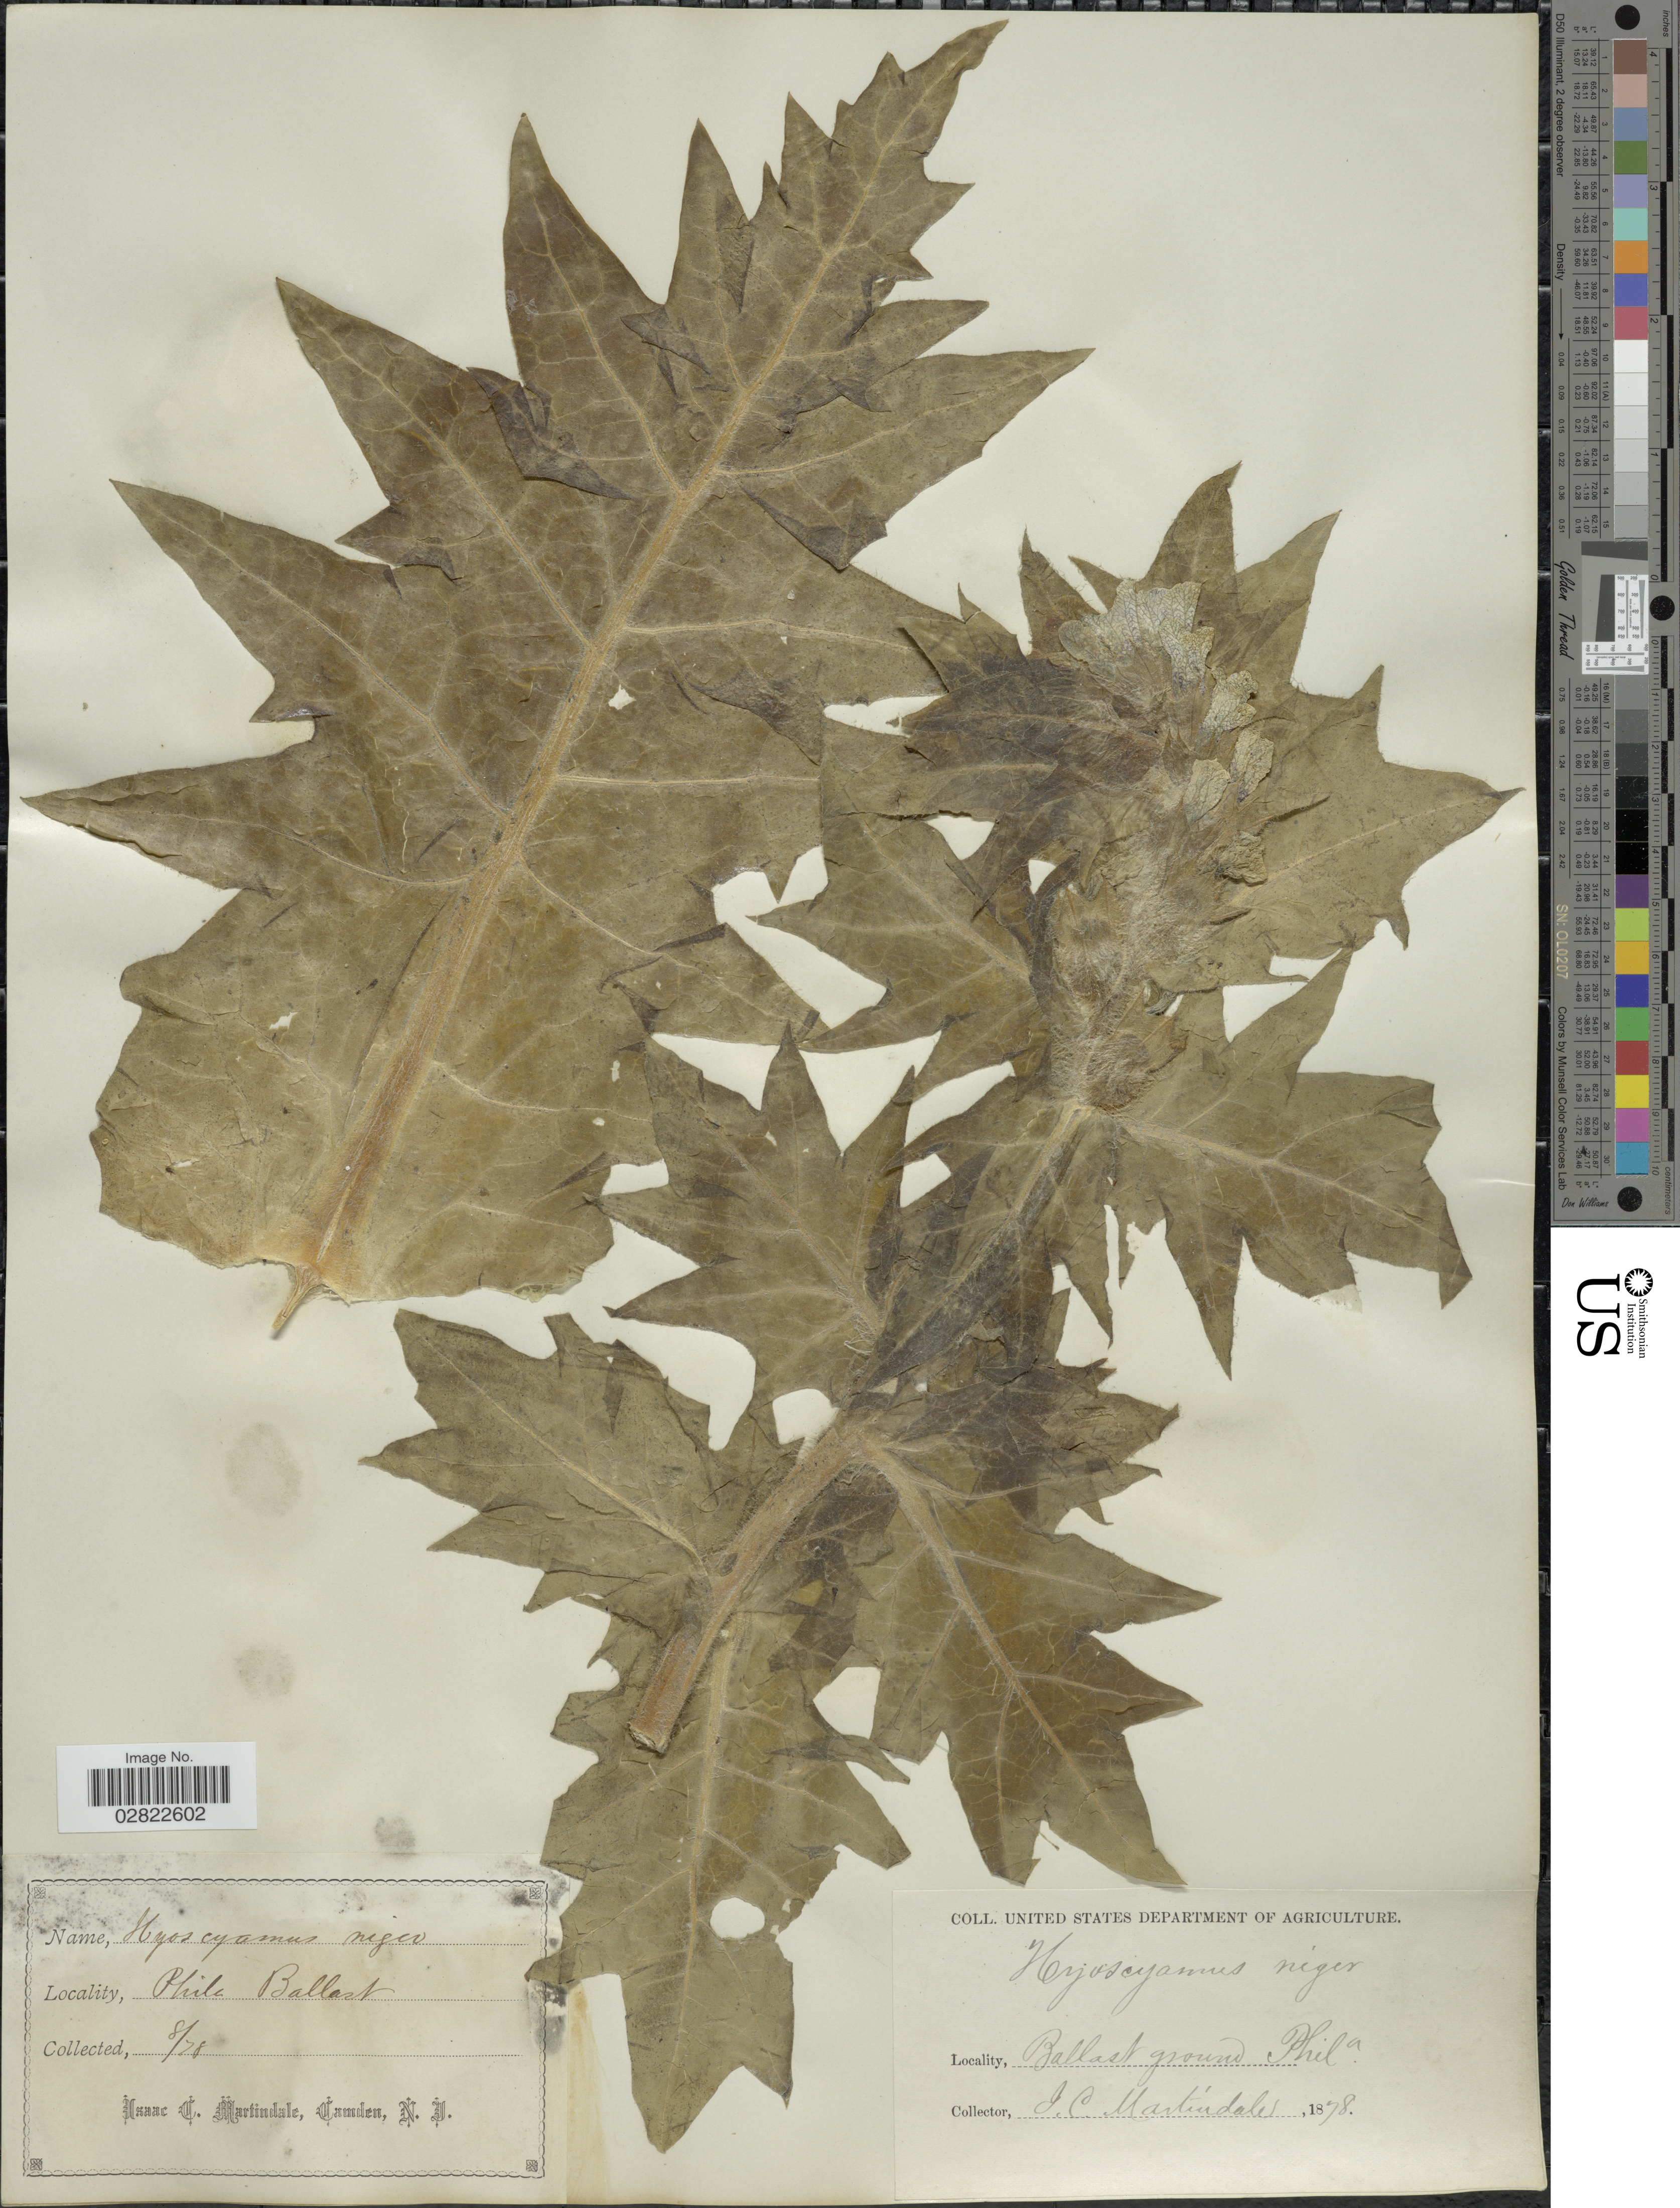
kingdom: Plantae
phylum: Tracheophyta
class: Magnoliopsida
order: Solanales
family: Solanaceae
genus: Hyoscyamus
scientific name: Hyoscyamus niger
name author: L.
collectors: I. C. Martindale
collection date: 1878-08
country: United States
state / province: Pennsylvania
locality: Phila Ballast, Ballast ground Phila.